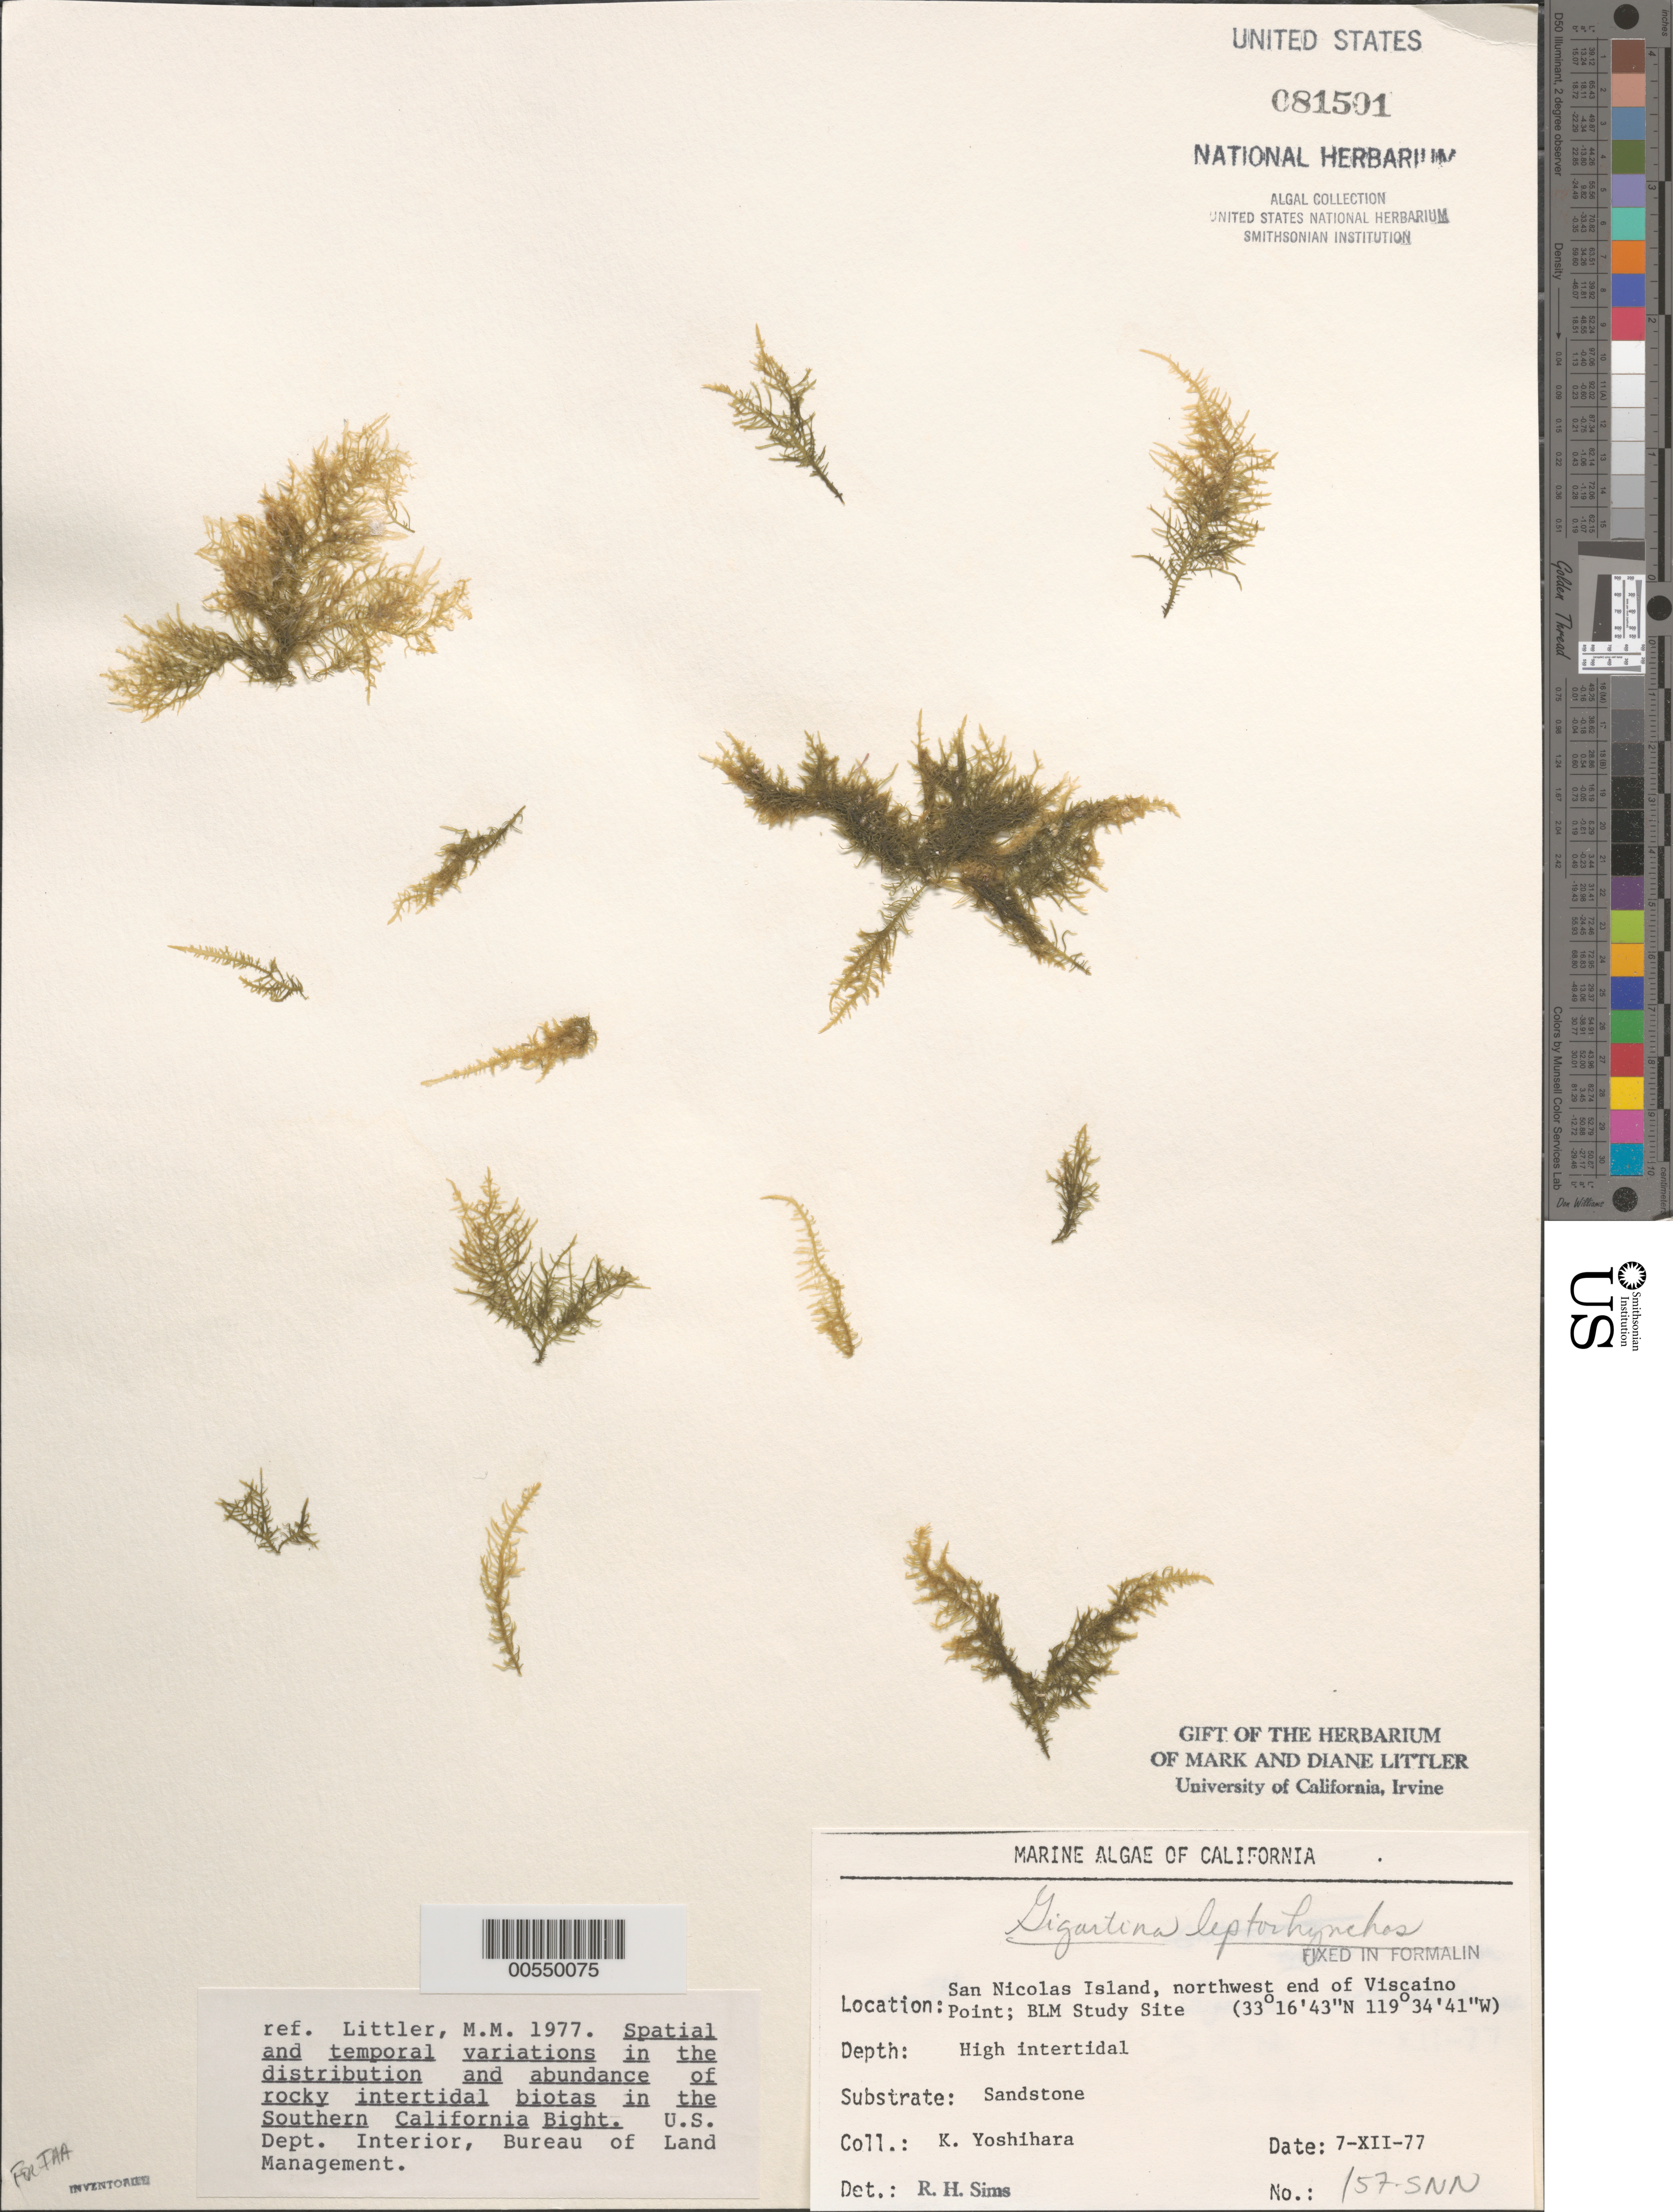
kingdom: Plantae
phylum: Rhodophyta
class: Florideophyceae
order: Gigartinales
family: Gigartinaceae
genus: Mazzaella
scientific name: Mazzaella leptorhynchos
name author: (J. Agardh) Leister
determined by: Algae name updating Project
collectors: K. Yoshihara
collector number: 157-snn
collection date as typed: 07 Dec 1977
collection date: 1977-12-07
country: United States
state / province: California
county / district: Ventura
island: San Nicolas Island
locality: Northwest end of Vizcaino Point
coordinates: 33 16'43"N, 119 16'41"W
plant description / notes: BLM-SOCALBIGHT Rocky Intertidal Survey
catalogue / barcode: US 81501